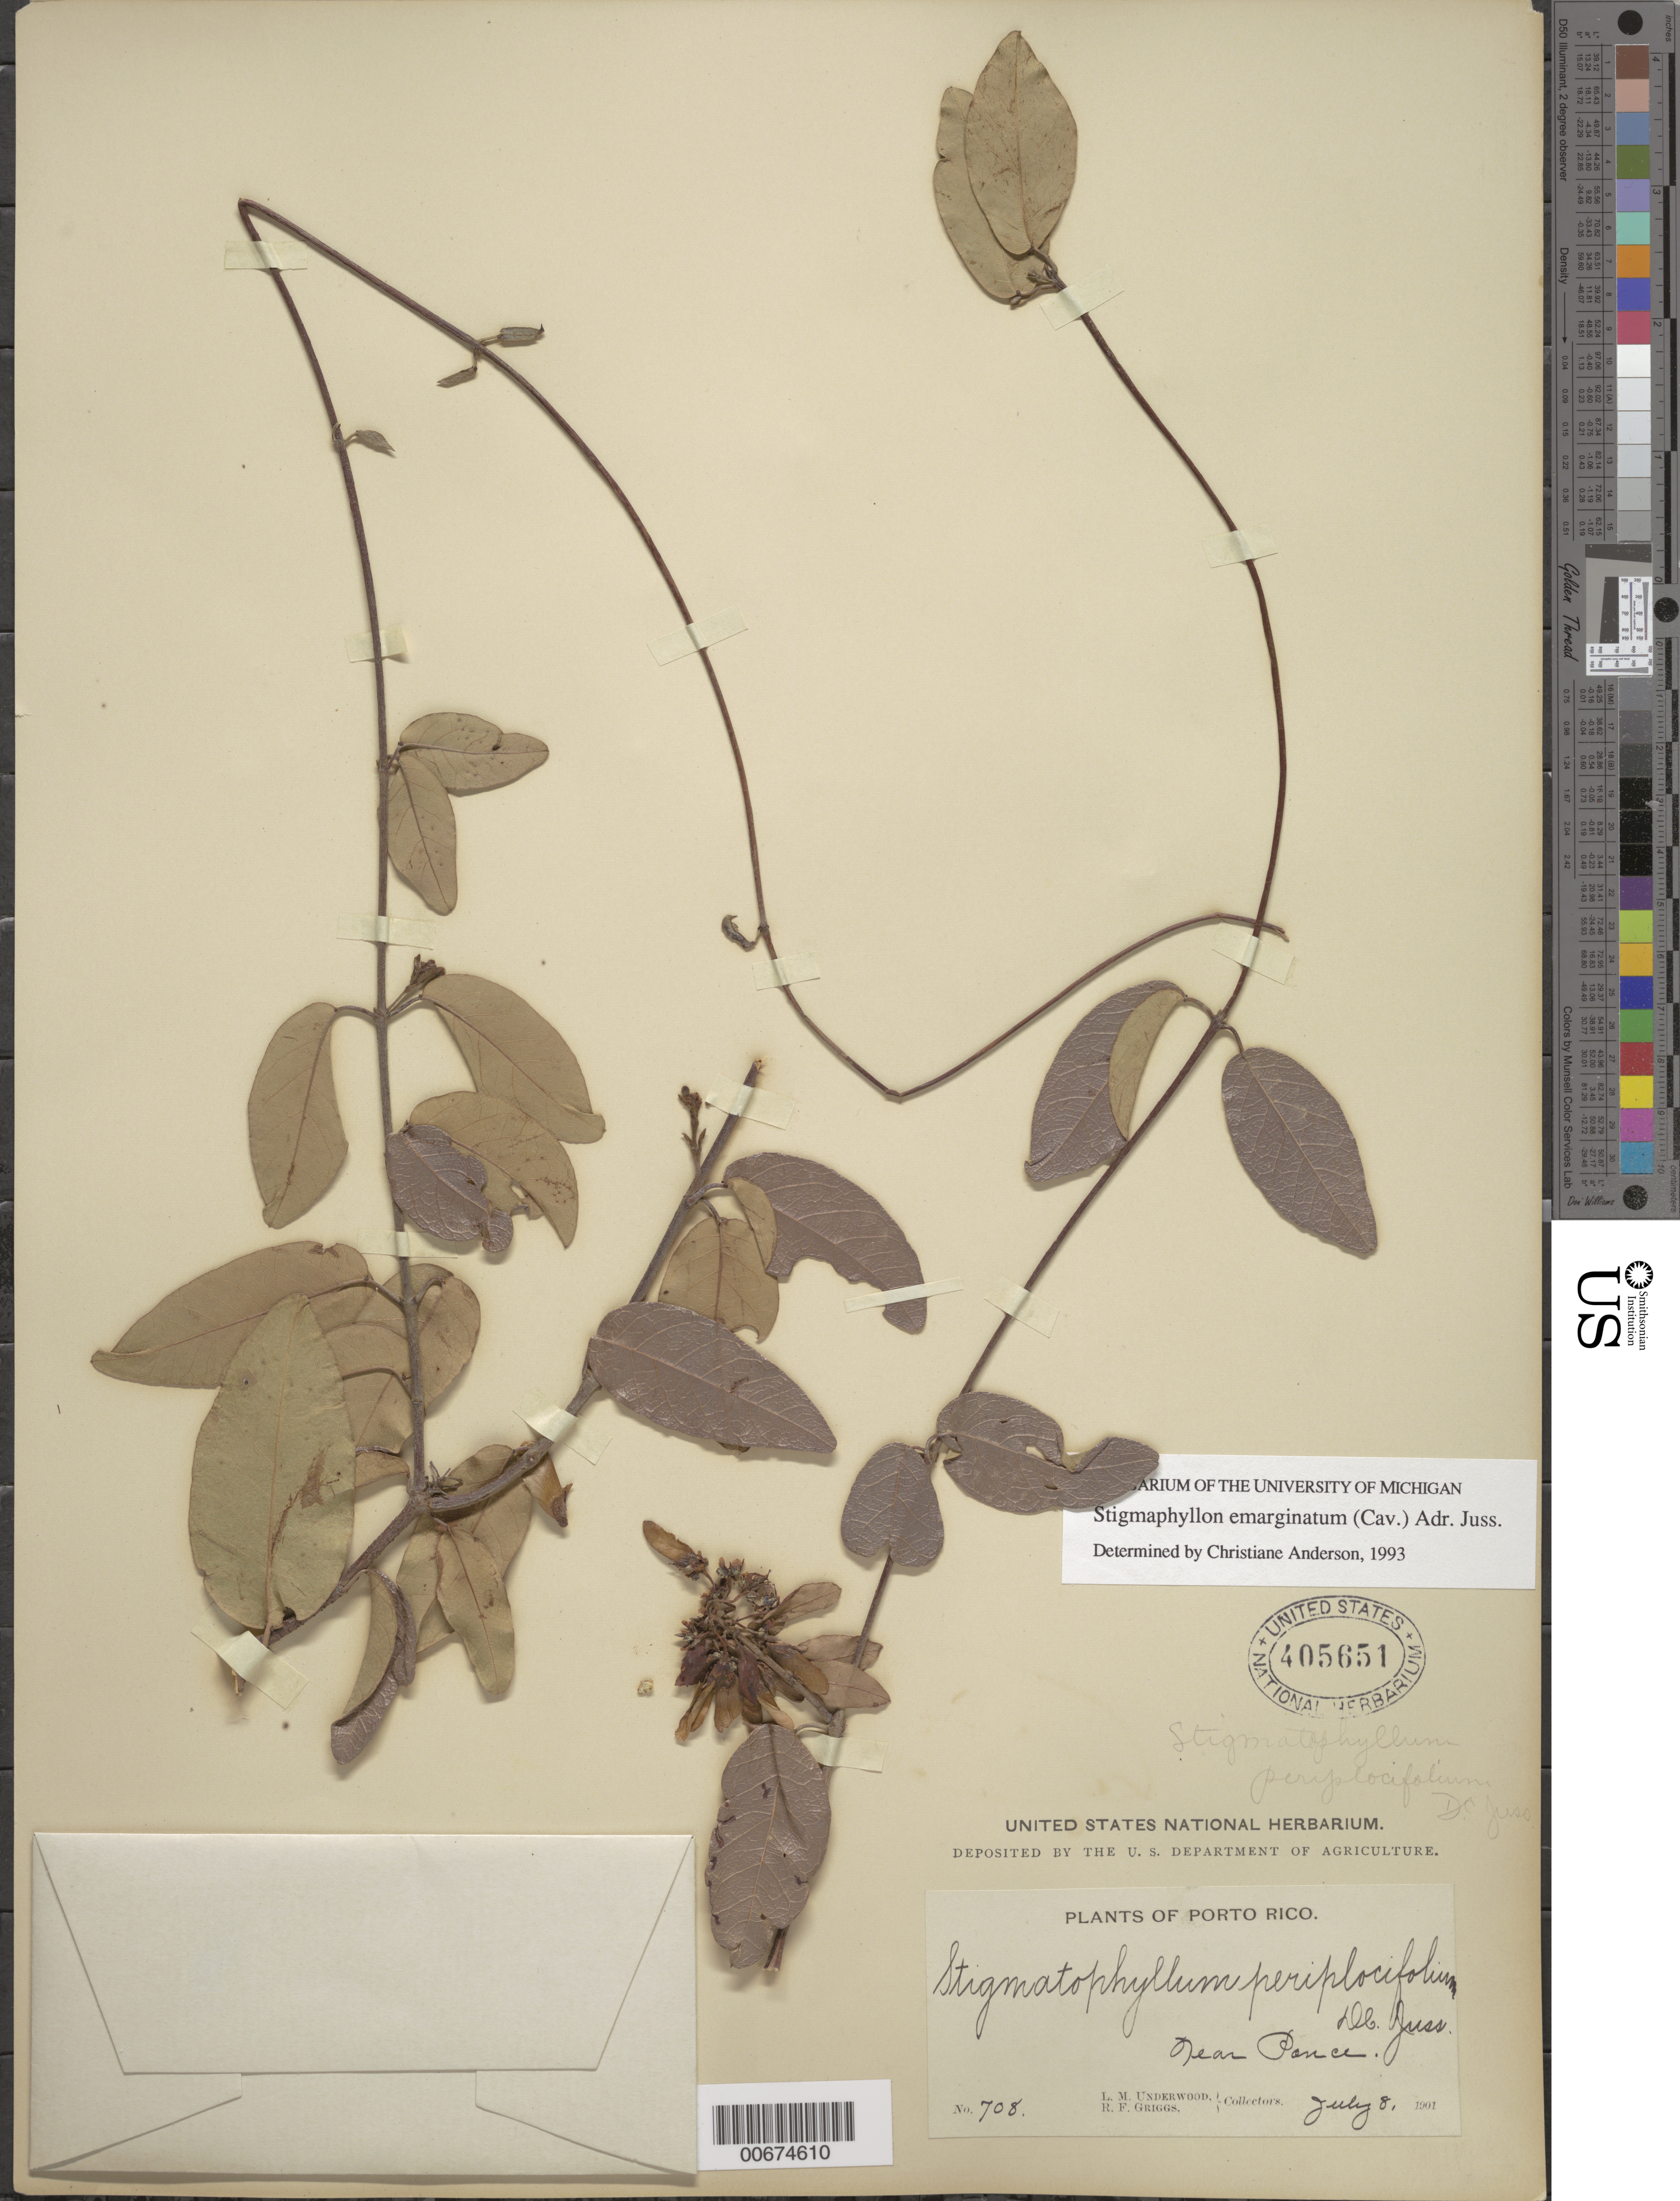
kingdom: Plantae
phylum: Tracheophyta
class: Magnoliopsida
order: Malpighiales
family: Malpighiaceae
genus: Stigmaphyllon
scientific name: Stigmaphyllon emarginatum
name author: (Cav.) A. Juss.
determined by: Anderson, C.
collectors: L. M. Underwood & R. F. Griggs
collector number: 708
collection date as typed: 08 Jul 1901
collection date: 1901-07-08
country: Puerto Rico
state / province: Ponce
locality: near Ponce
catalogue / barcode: US 405651